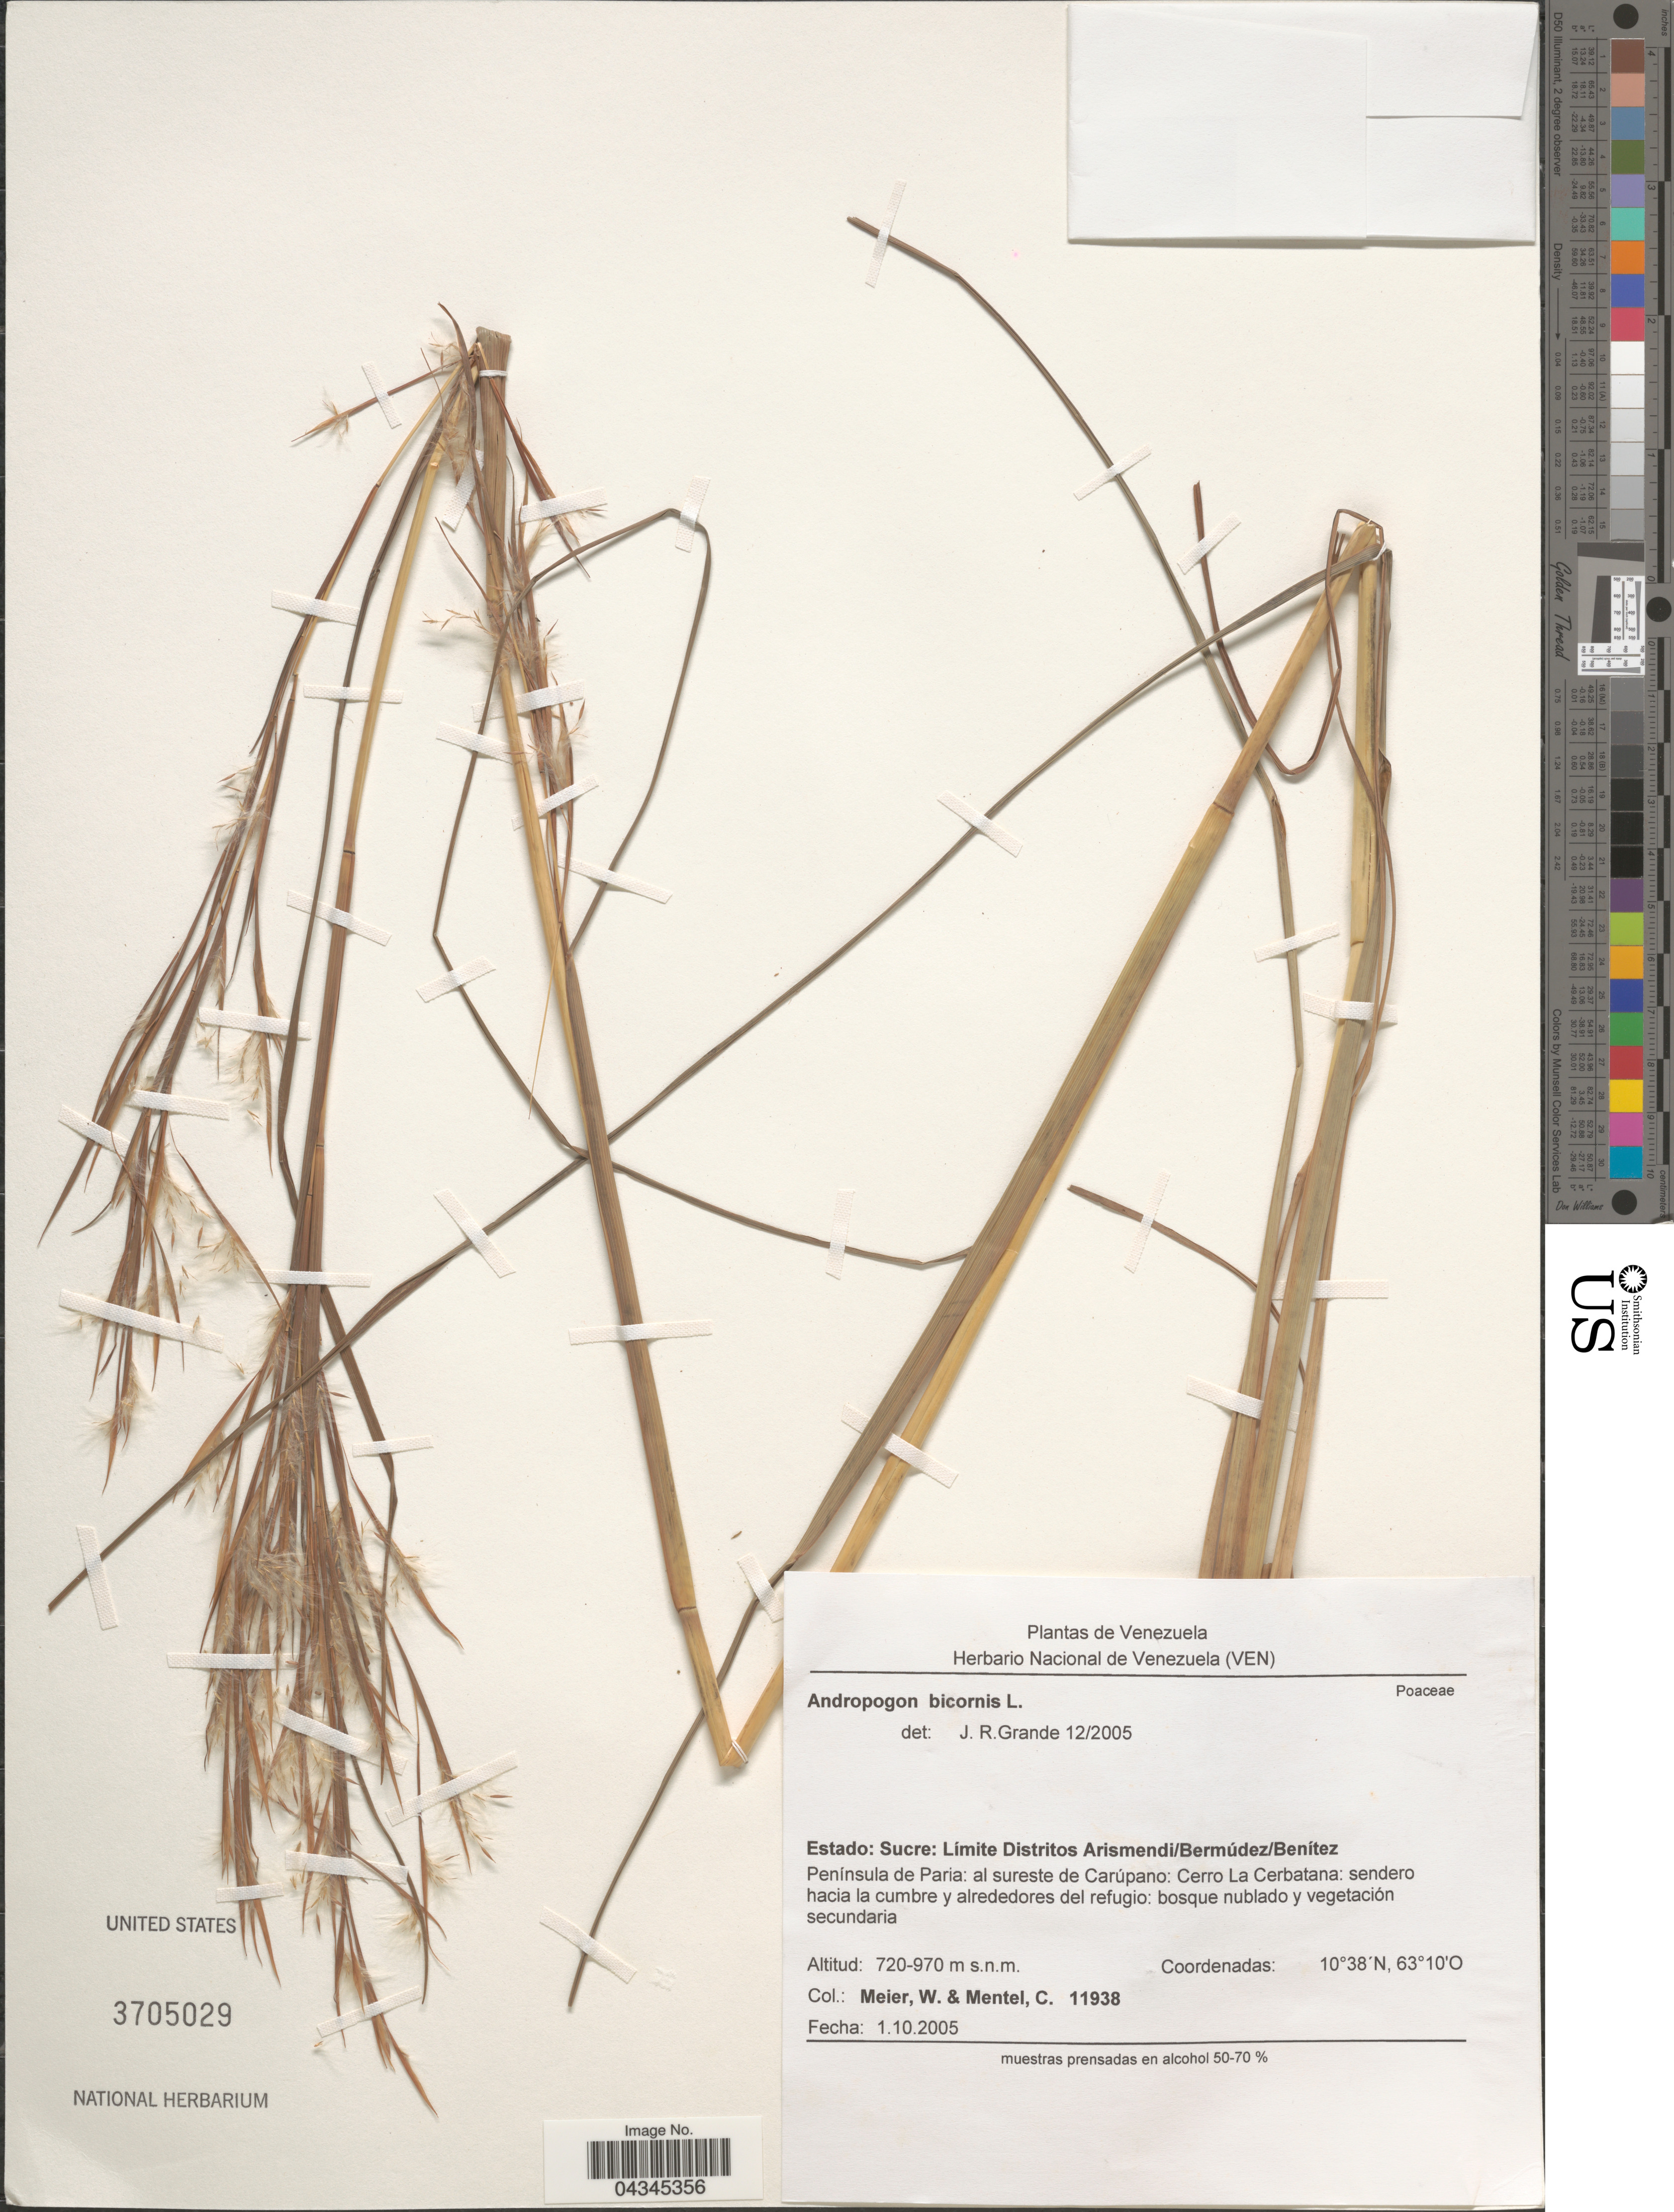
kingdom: Plantae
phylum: Tracheophyta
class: Liliopsida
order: Poales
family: Poaceae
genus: Andropogon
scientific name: Andropogon bicornis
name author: L.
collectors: W. Meier & C. Mentel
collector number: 11938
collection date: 2005-10-01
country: Venezuela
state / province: Sucre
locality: Límite Distritos Arismendi/Bermúdez/Benítes. Península de Paria: al sureste de Carúpano: Cerro La Cerbatana: sendero hacia la cumbre y alrededores del refugio: bosque nublado y vehetación secundaria.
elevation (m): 720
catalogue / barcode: US 3705029